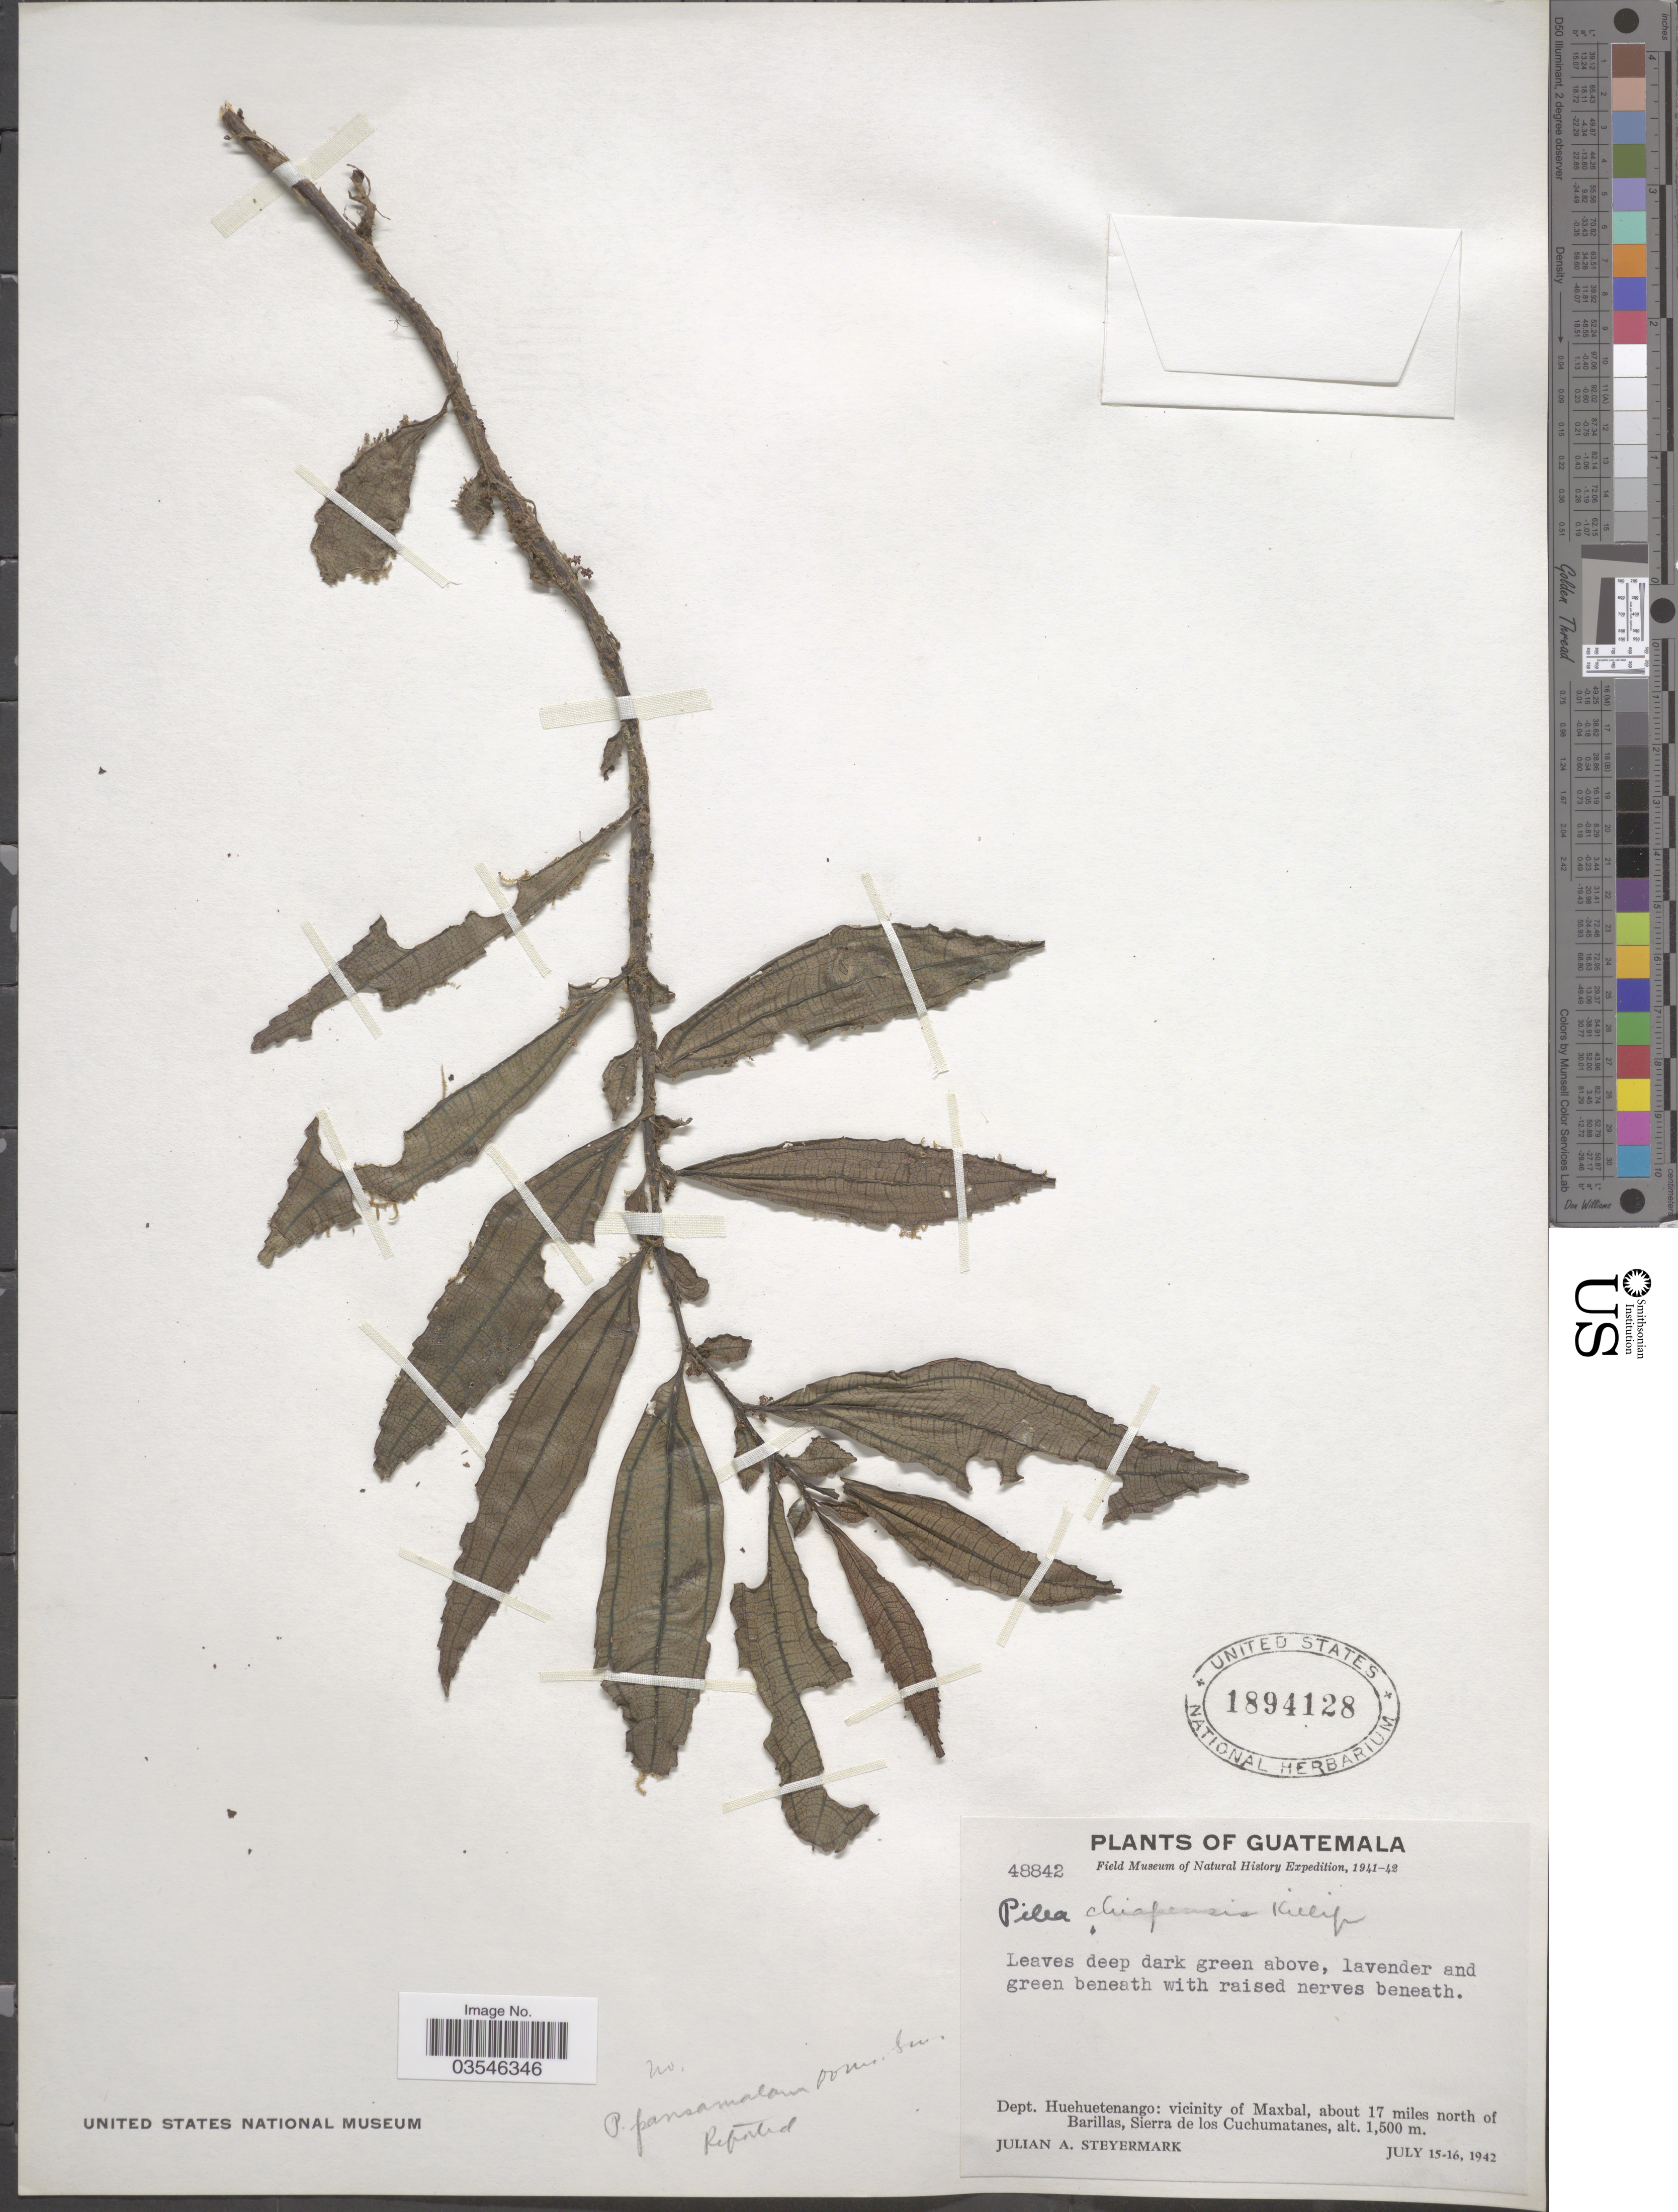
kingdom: Plantae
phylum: Tracheophyta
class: Magnoliopsida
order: Rosales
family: Urticaceae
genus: Pilea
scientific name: Pilea pansamalana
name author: Donn. Sm.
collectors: J. Steyermark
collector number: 48842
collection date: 1942-07-15/1942-07-16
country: Guatemala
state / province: Huehuetenango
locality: Dept. Huehuetenango: vicinity of Maxbal, about 17 miles north of Barillas, Sierra de los Cuchumatanes.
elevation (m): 1500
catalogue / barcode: US 1894128